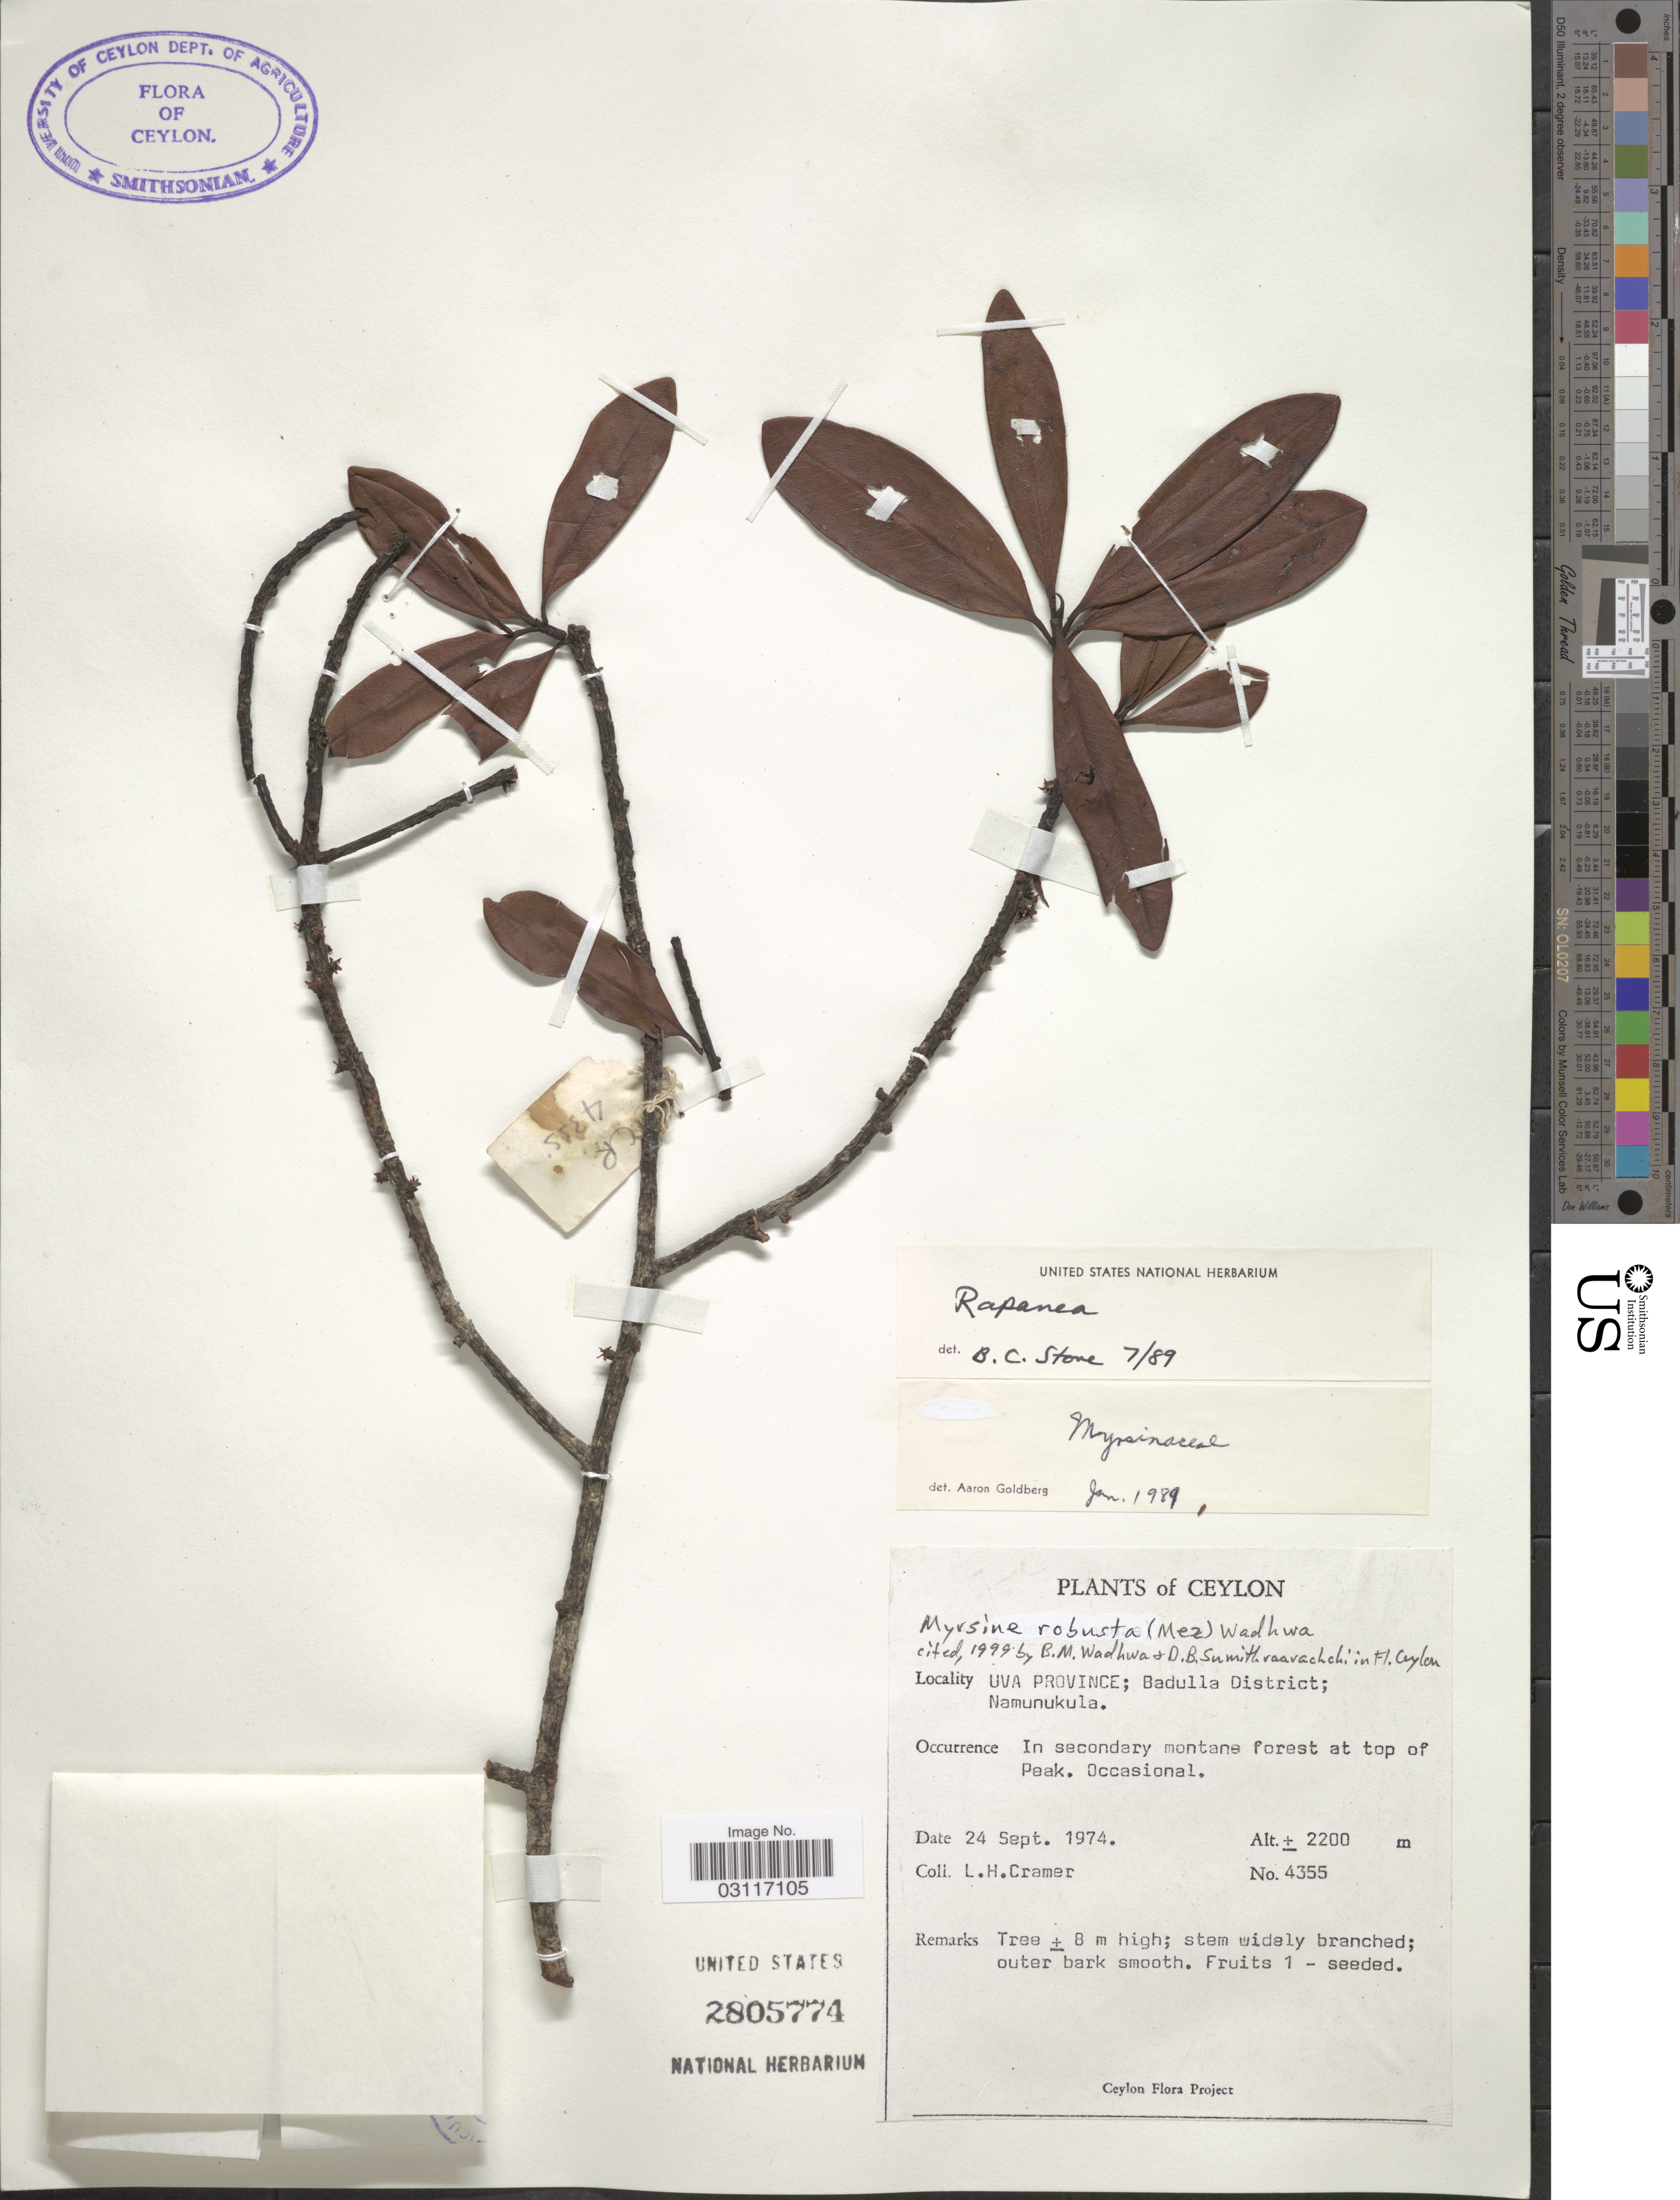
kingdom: Plantae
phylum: Tracheophyta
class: Magnoliopsida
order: Ericales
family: Primulaceae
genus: Myrsine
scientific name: Myrsine robusta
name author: (Mez) Wadhwa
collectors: L. H. Cramer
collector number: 4355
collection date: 1974-09-24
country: Sri Lanka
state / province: Uva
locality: Ceylon. Uva Province; Badulla District; Namunukula.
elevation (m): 2200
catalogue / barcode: US 2805774